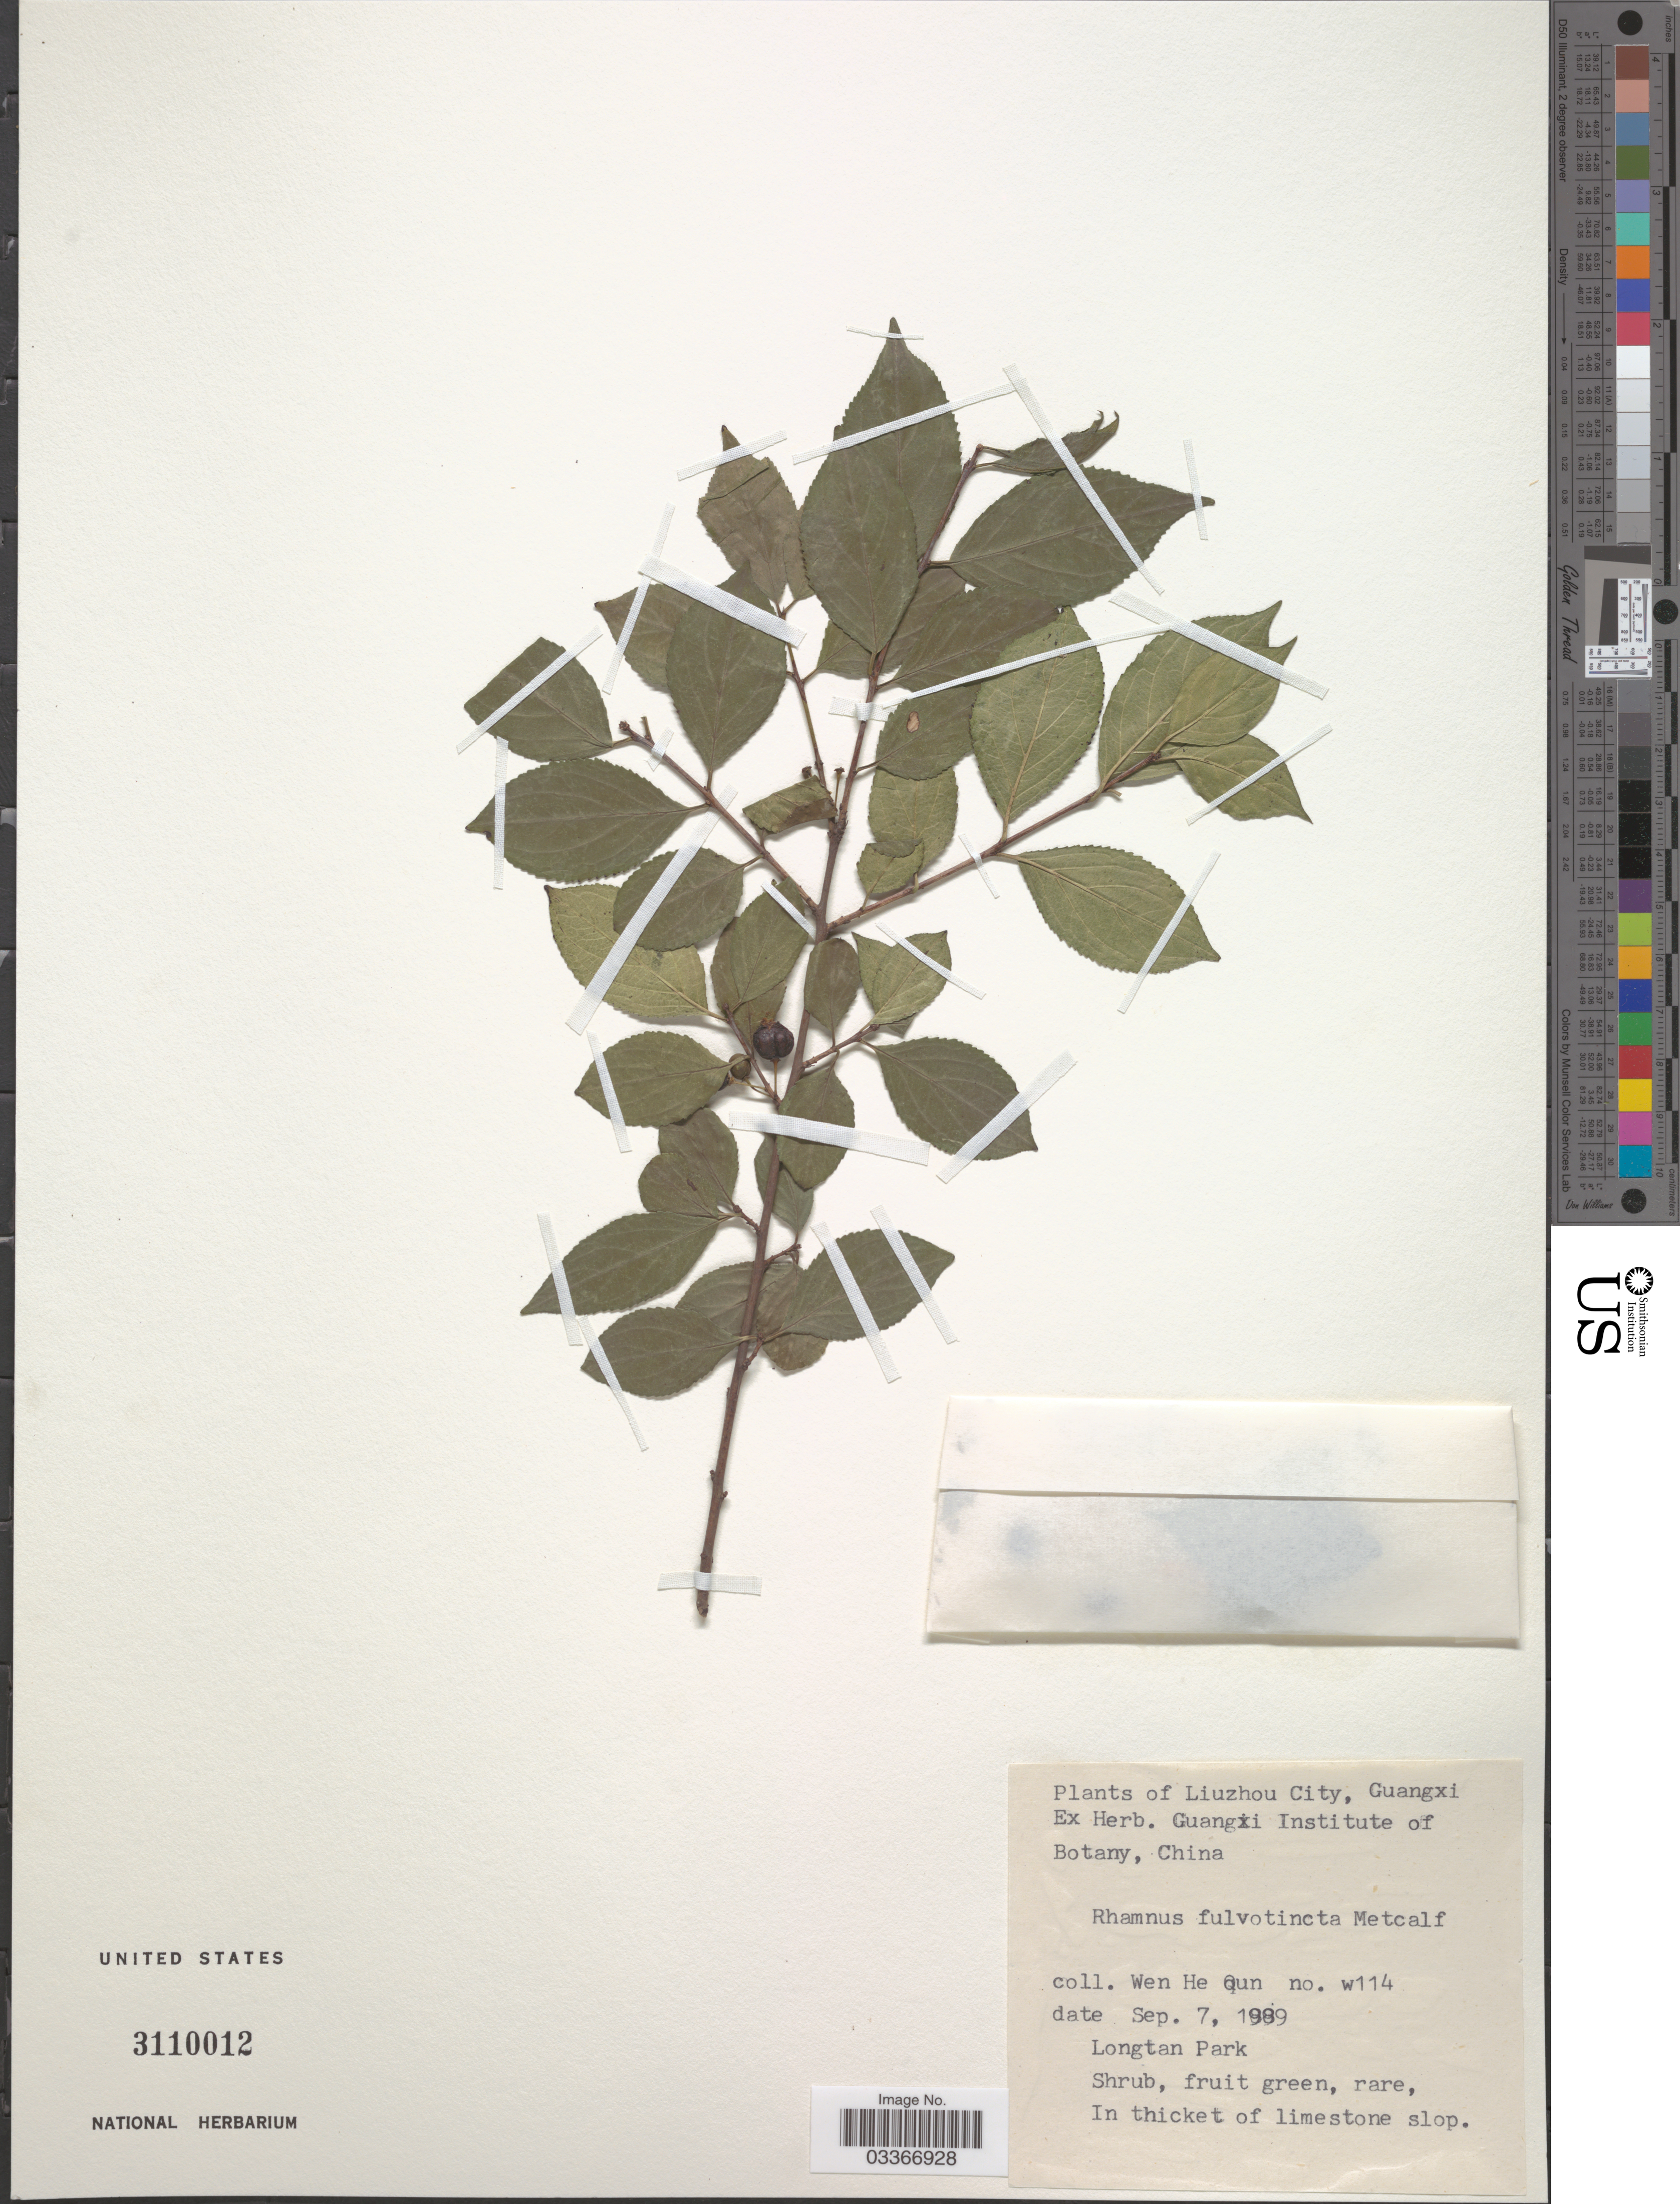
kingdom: Plantae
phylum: Tracheophyta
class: Magnoliopsida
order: Rosales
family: Rhamnaceae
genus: Rhamnus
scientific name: Rhamnus fulvotinctus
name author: F.P. Metcalf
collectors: W. Qun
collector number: w114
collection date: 1989-09-07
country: China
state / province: Guangxi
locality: Liuzhou City. Longtan Park.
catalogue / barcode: US 3110012